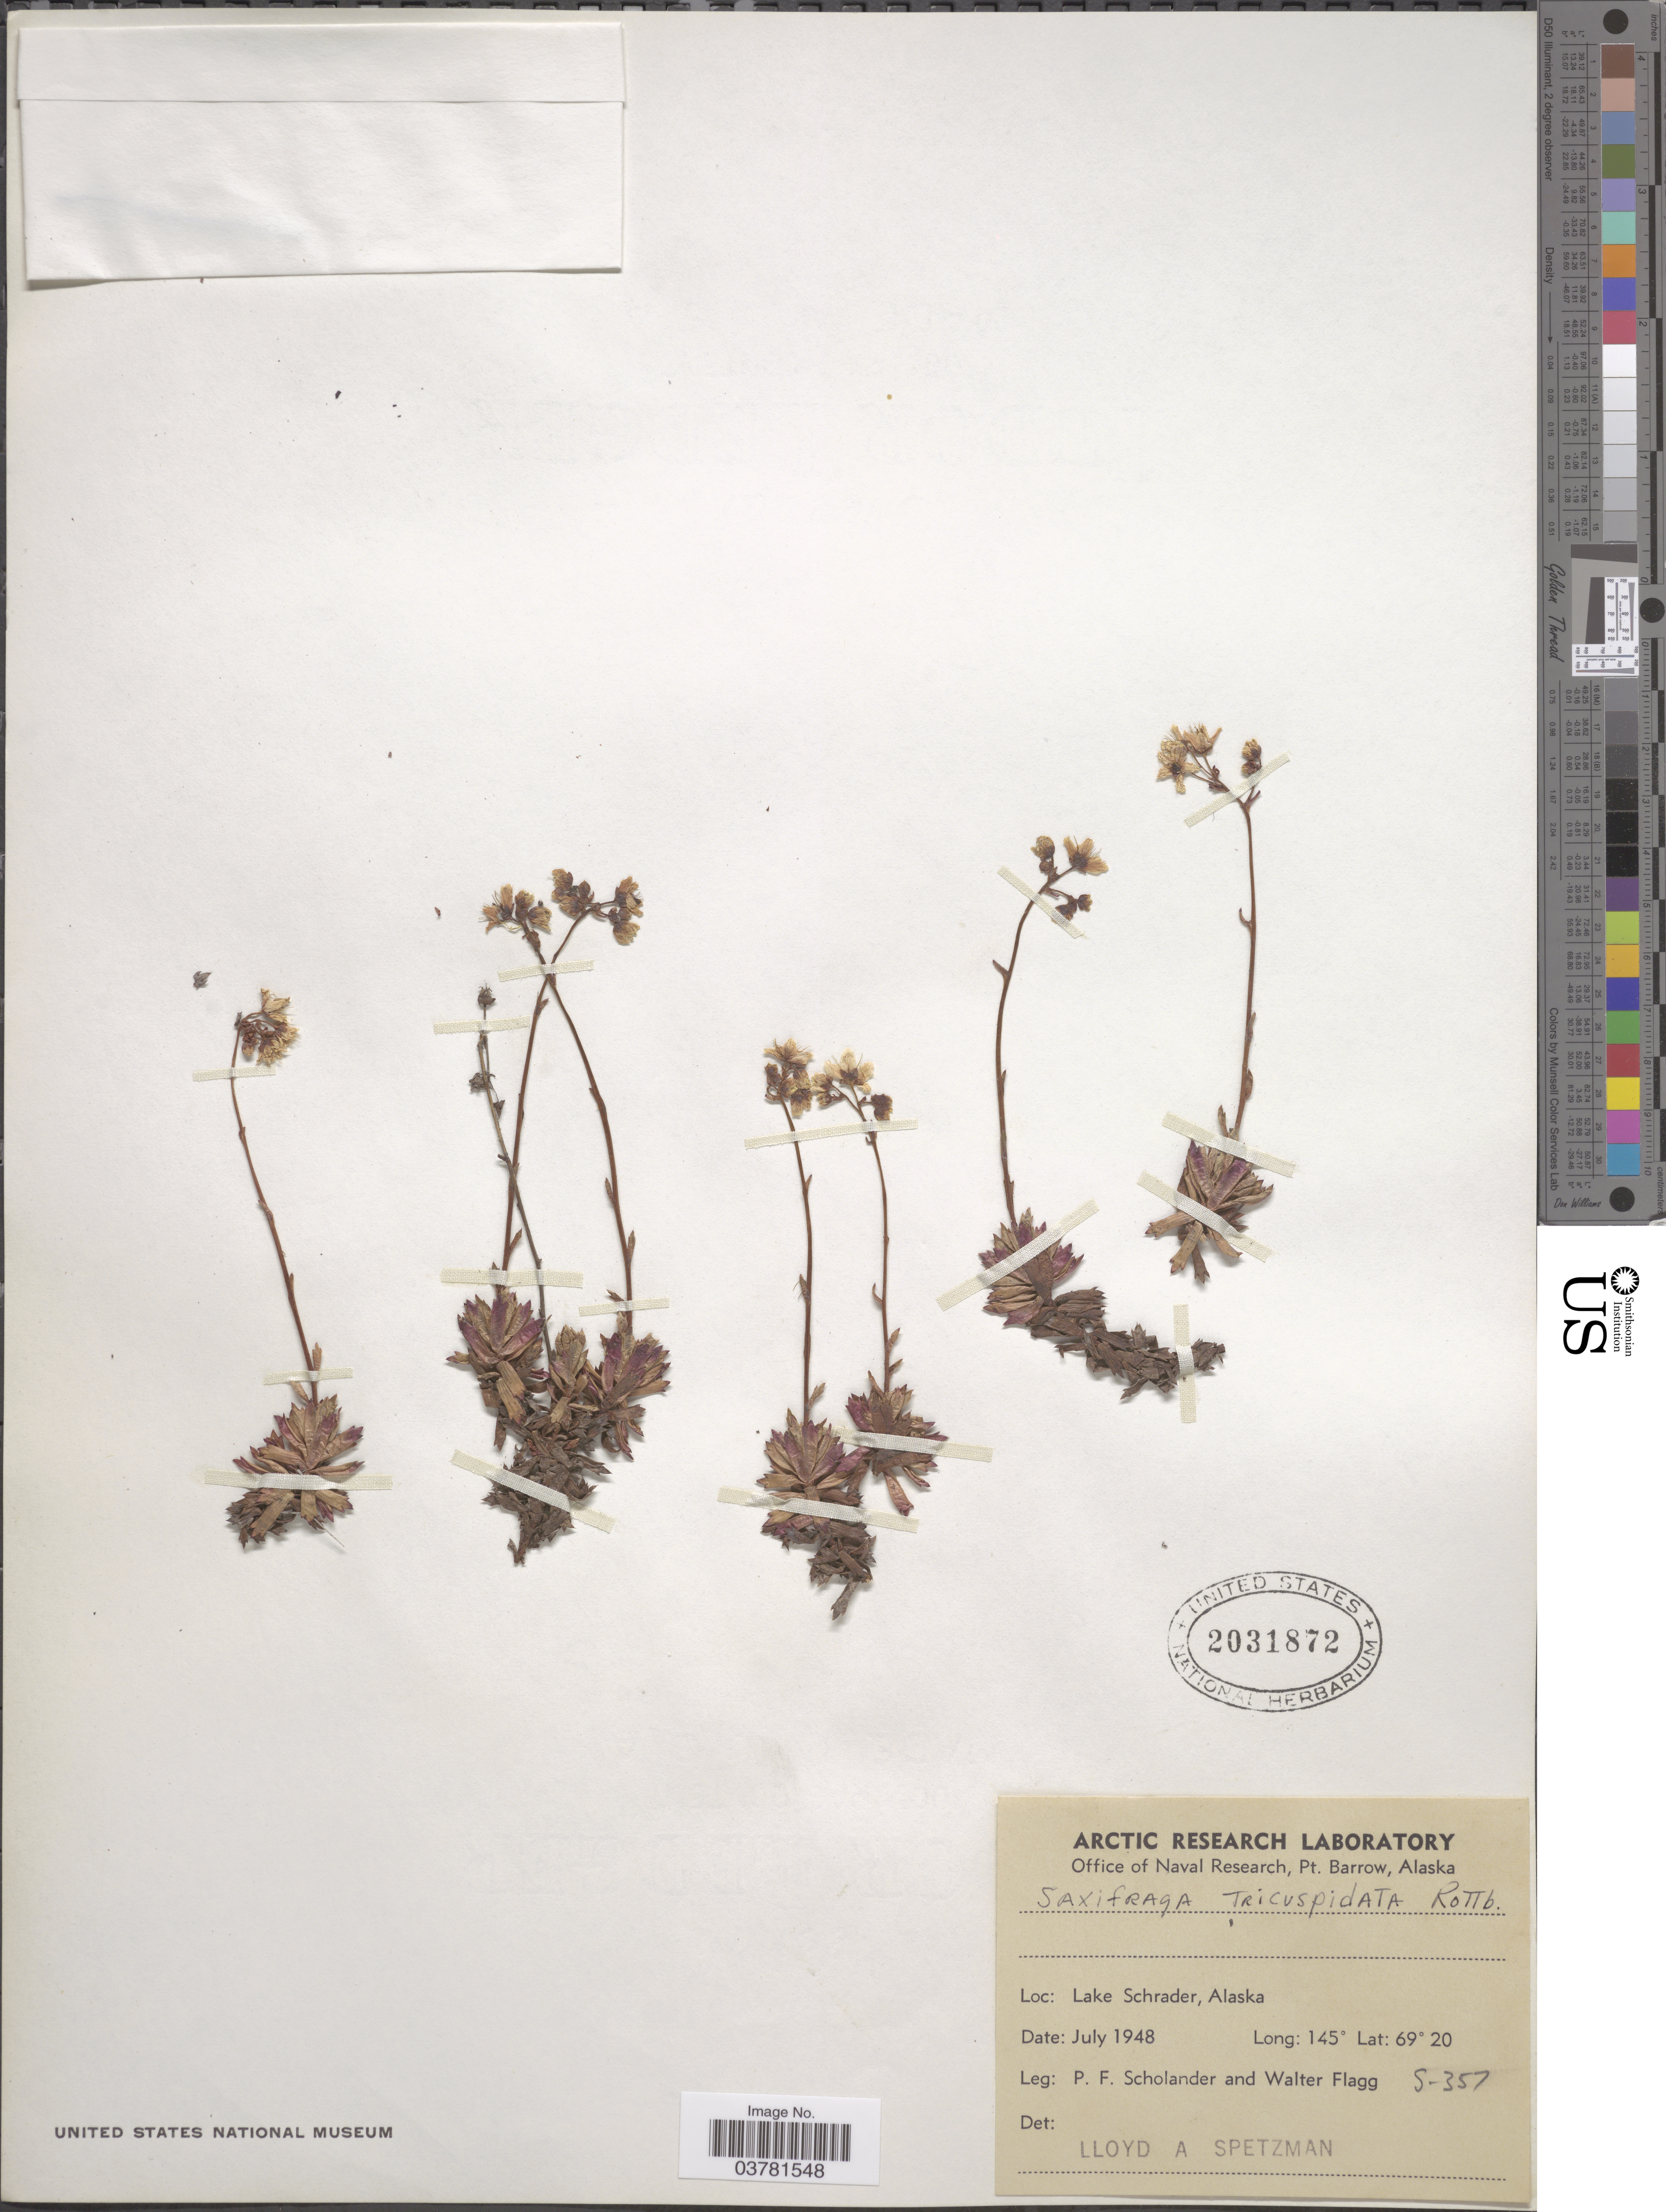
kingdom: Plantae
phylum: Tracheophyta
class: Magnoliopsida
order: Saxifragales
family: Saxifragaceae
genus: Saxifraga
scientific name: Saxifraga tricuspidata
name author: Rottb.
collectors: P. Scholander & W. Flagg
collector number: S-357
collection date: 1948-07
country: United States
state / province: Alaska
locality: Lake Schrader.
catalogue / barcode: US 2031872